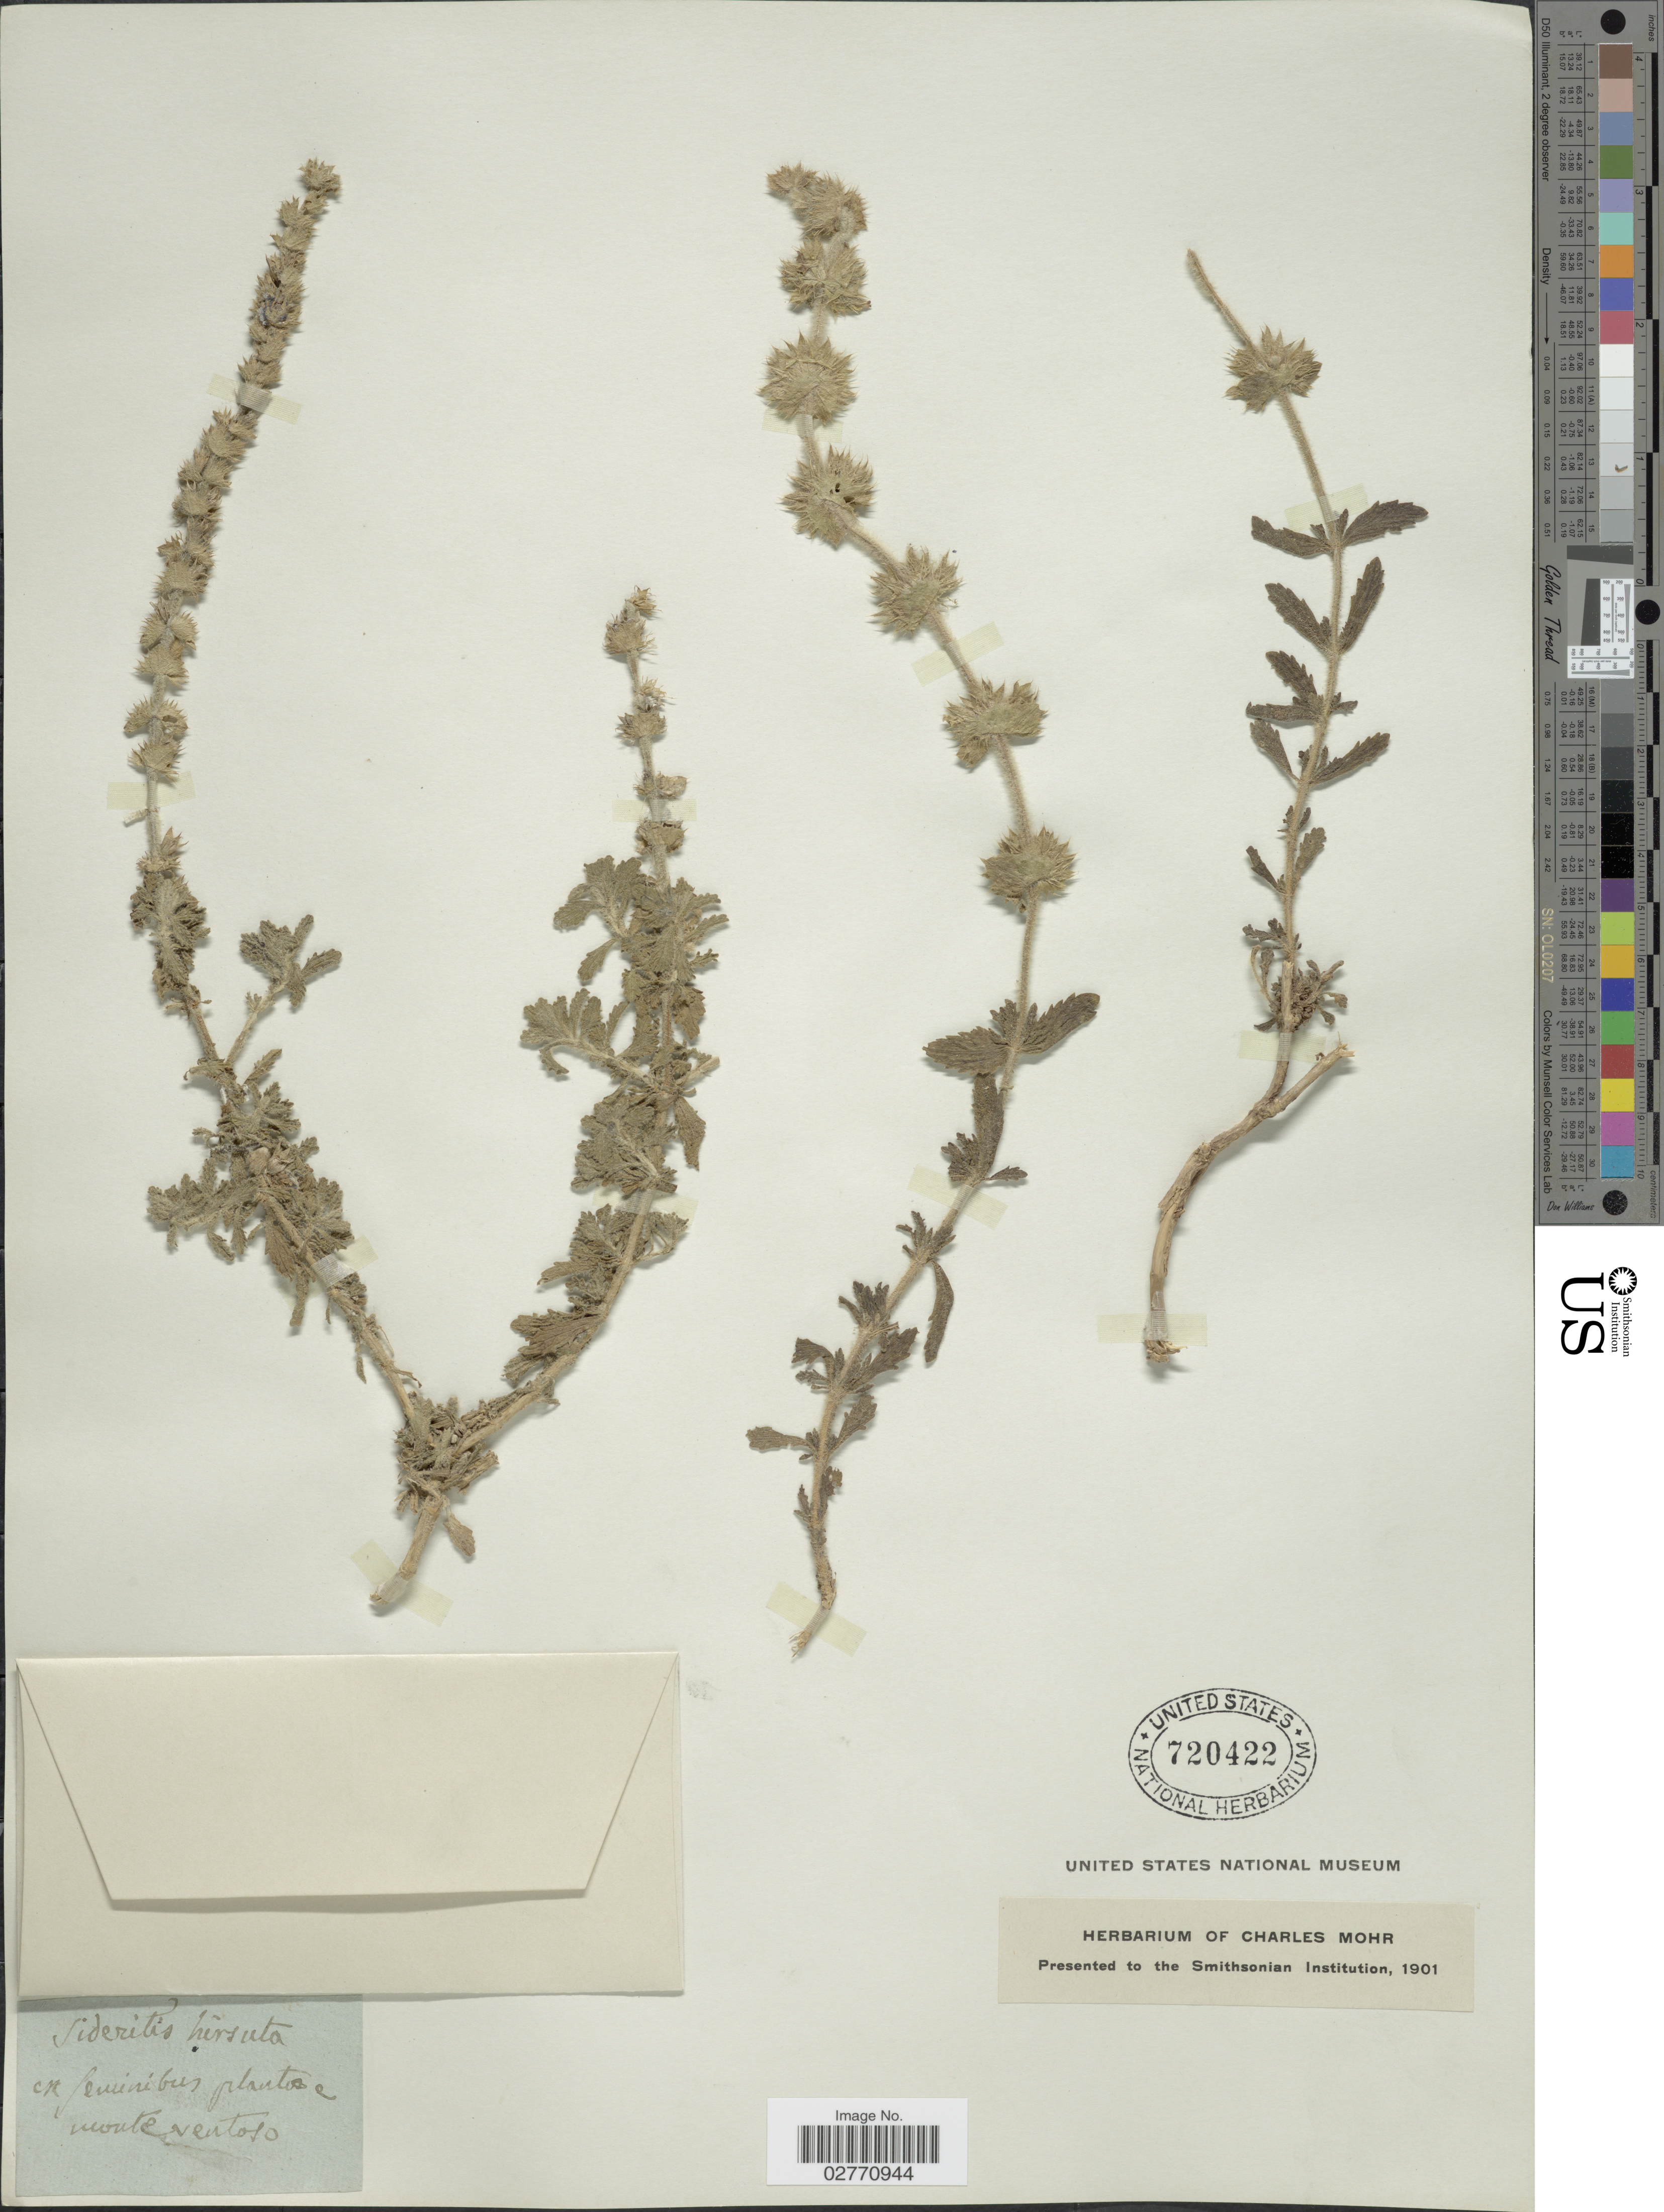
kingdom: Plantae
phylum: Tracheophyta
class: Magnoliopsida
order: Lamiales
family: Lamiaceae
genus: Sideritis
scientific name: Sideritis hirsuta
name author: L.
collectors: ex herb. Charles Mohr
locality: Monte Ventoso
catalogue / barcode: US 720422